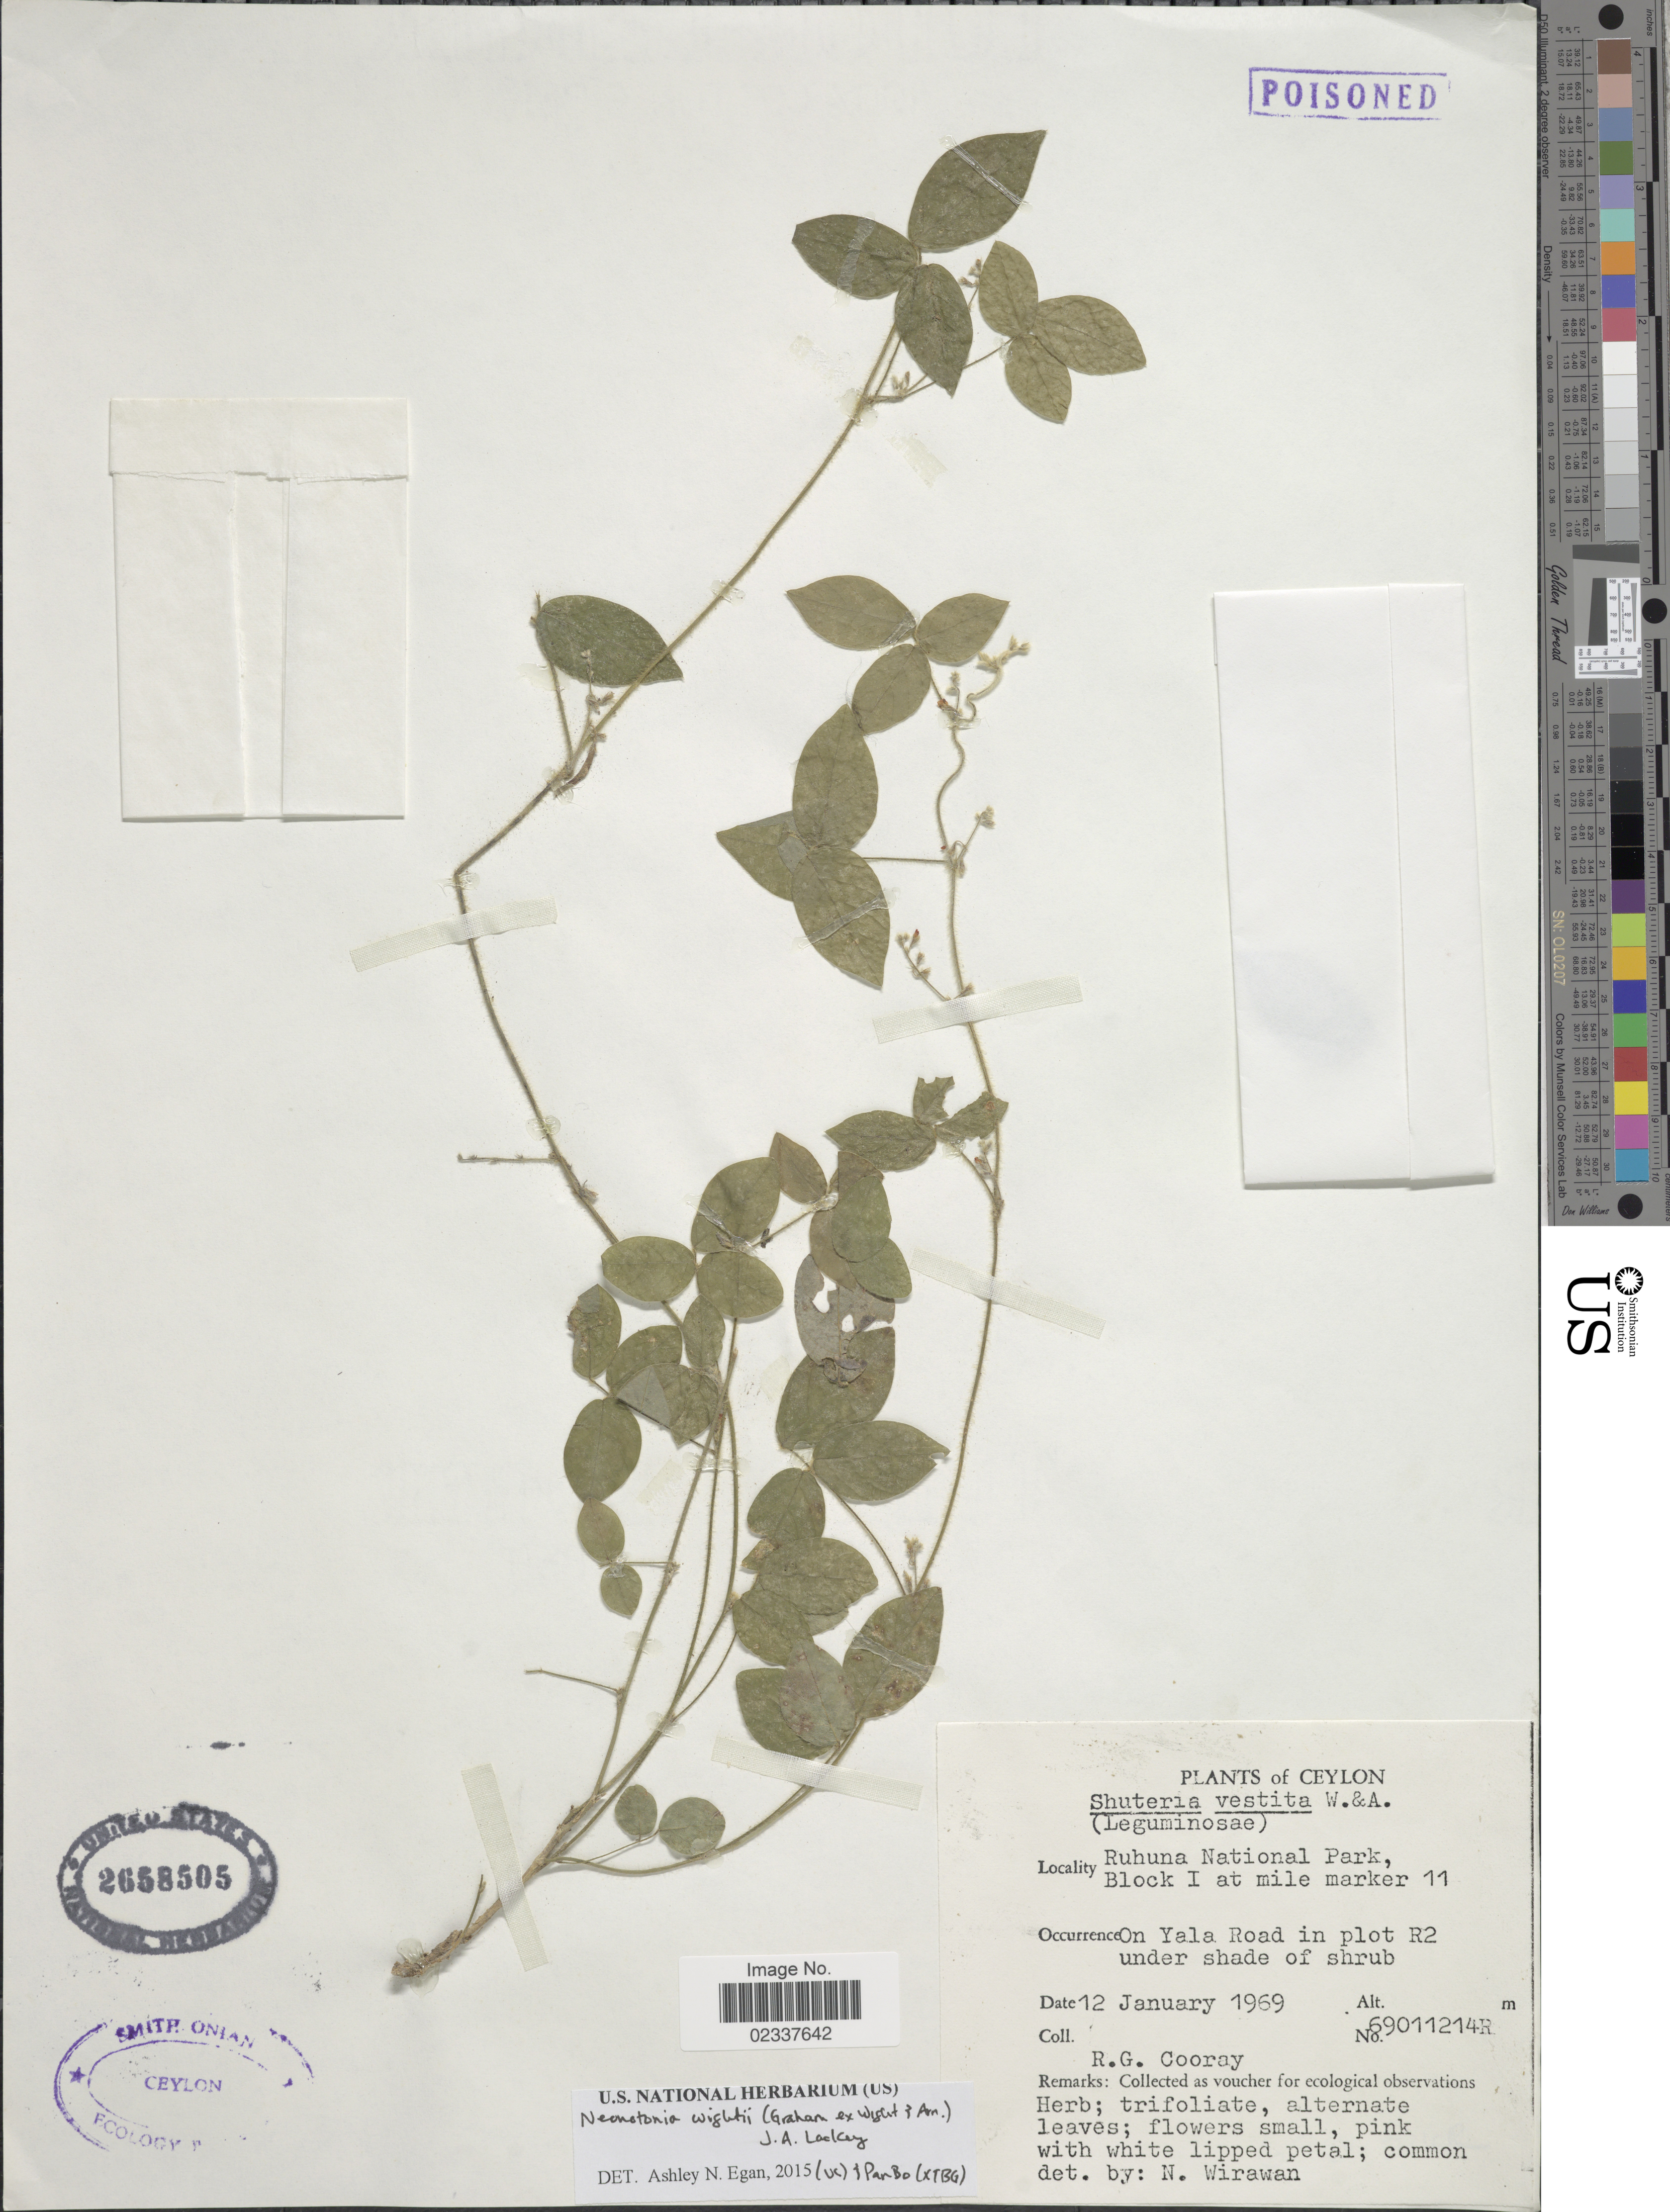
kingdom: Plantae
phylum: Tracheophyta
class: Magnoliopsida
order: Fabales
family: Fabaceae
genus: Neonotonia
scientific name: Neonotonia wightii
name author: (Arn.) J.A. Lackey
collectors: R. Cooray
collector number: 69011214R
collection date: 1969-01-12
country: Sri Lanka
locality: Ceylon, Ruhuna National Park, Block 1 at mile marker 11, on Yala Road in plot R2 under shade of shrub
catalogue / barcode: US 2658505